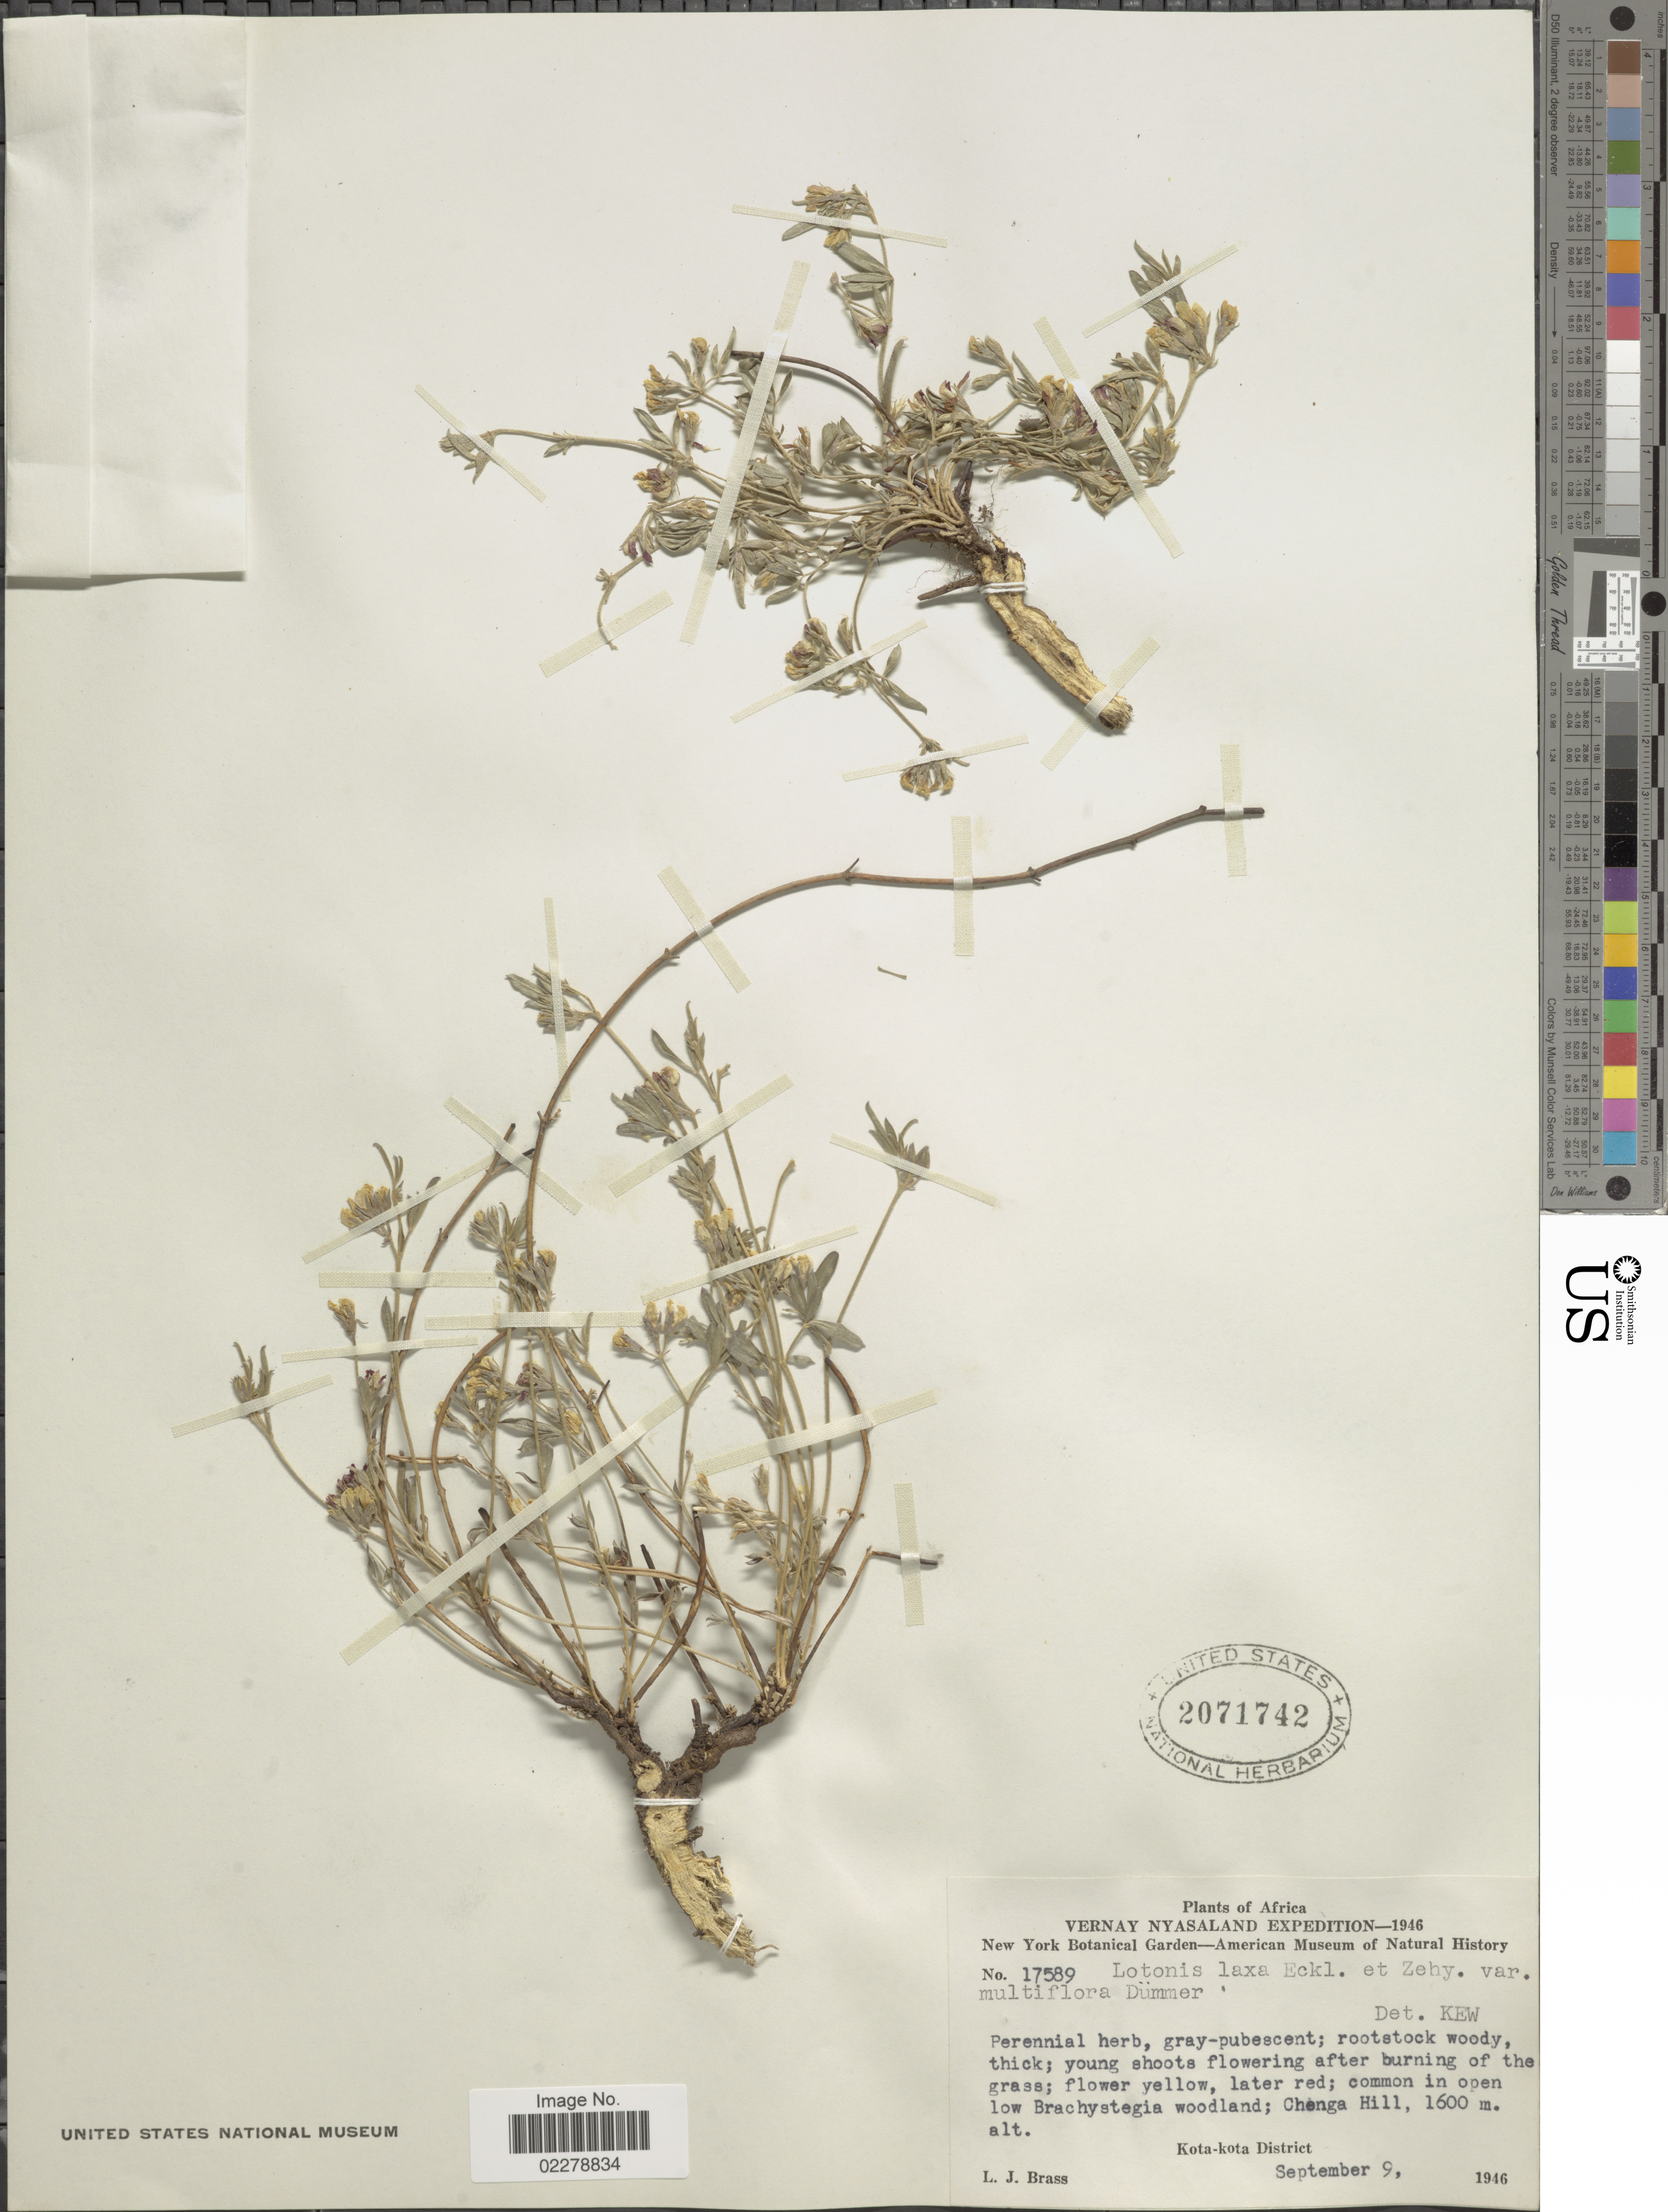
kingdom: Plantae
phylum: Tracheophyta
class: Magnoliopsida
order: Fabales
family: Fabaceae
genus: Lotononis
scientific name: Lotononis laxa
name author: Eckl. & Zeyh.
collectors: L. J. Brass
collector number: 17589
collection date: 1946-09-09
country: Malawi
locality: Vernay Nyasaland. Chenga Hill. Kota-kota District.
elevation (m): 1600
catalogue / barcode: US 2071742